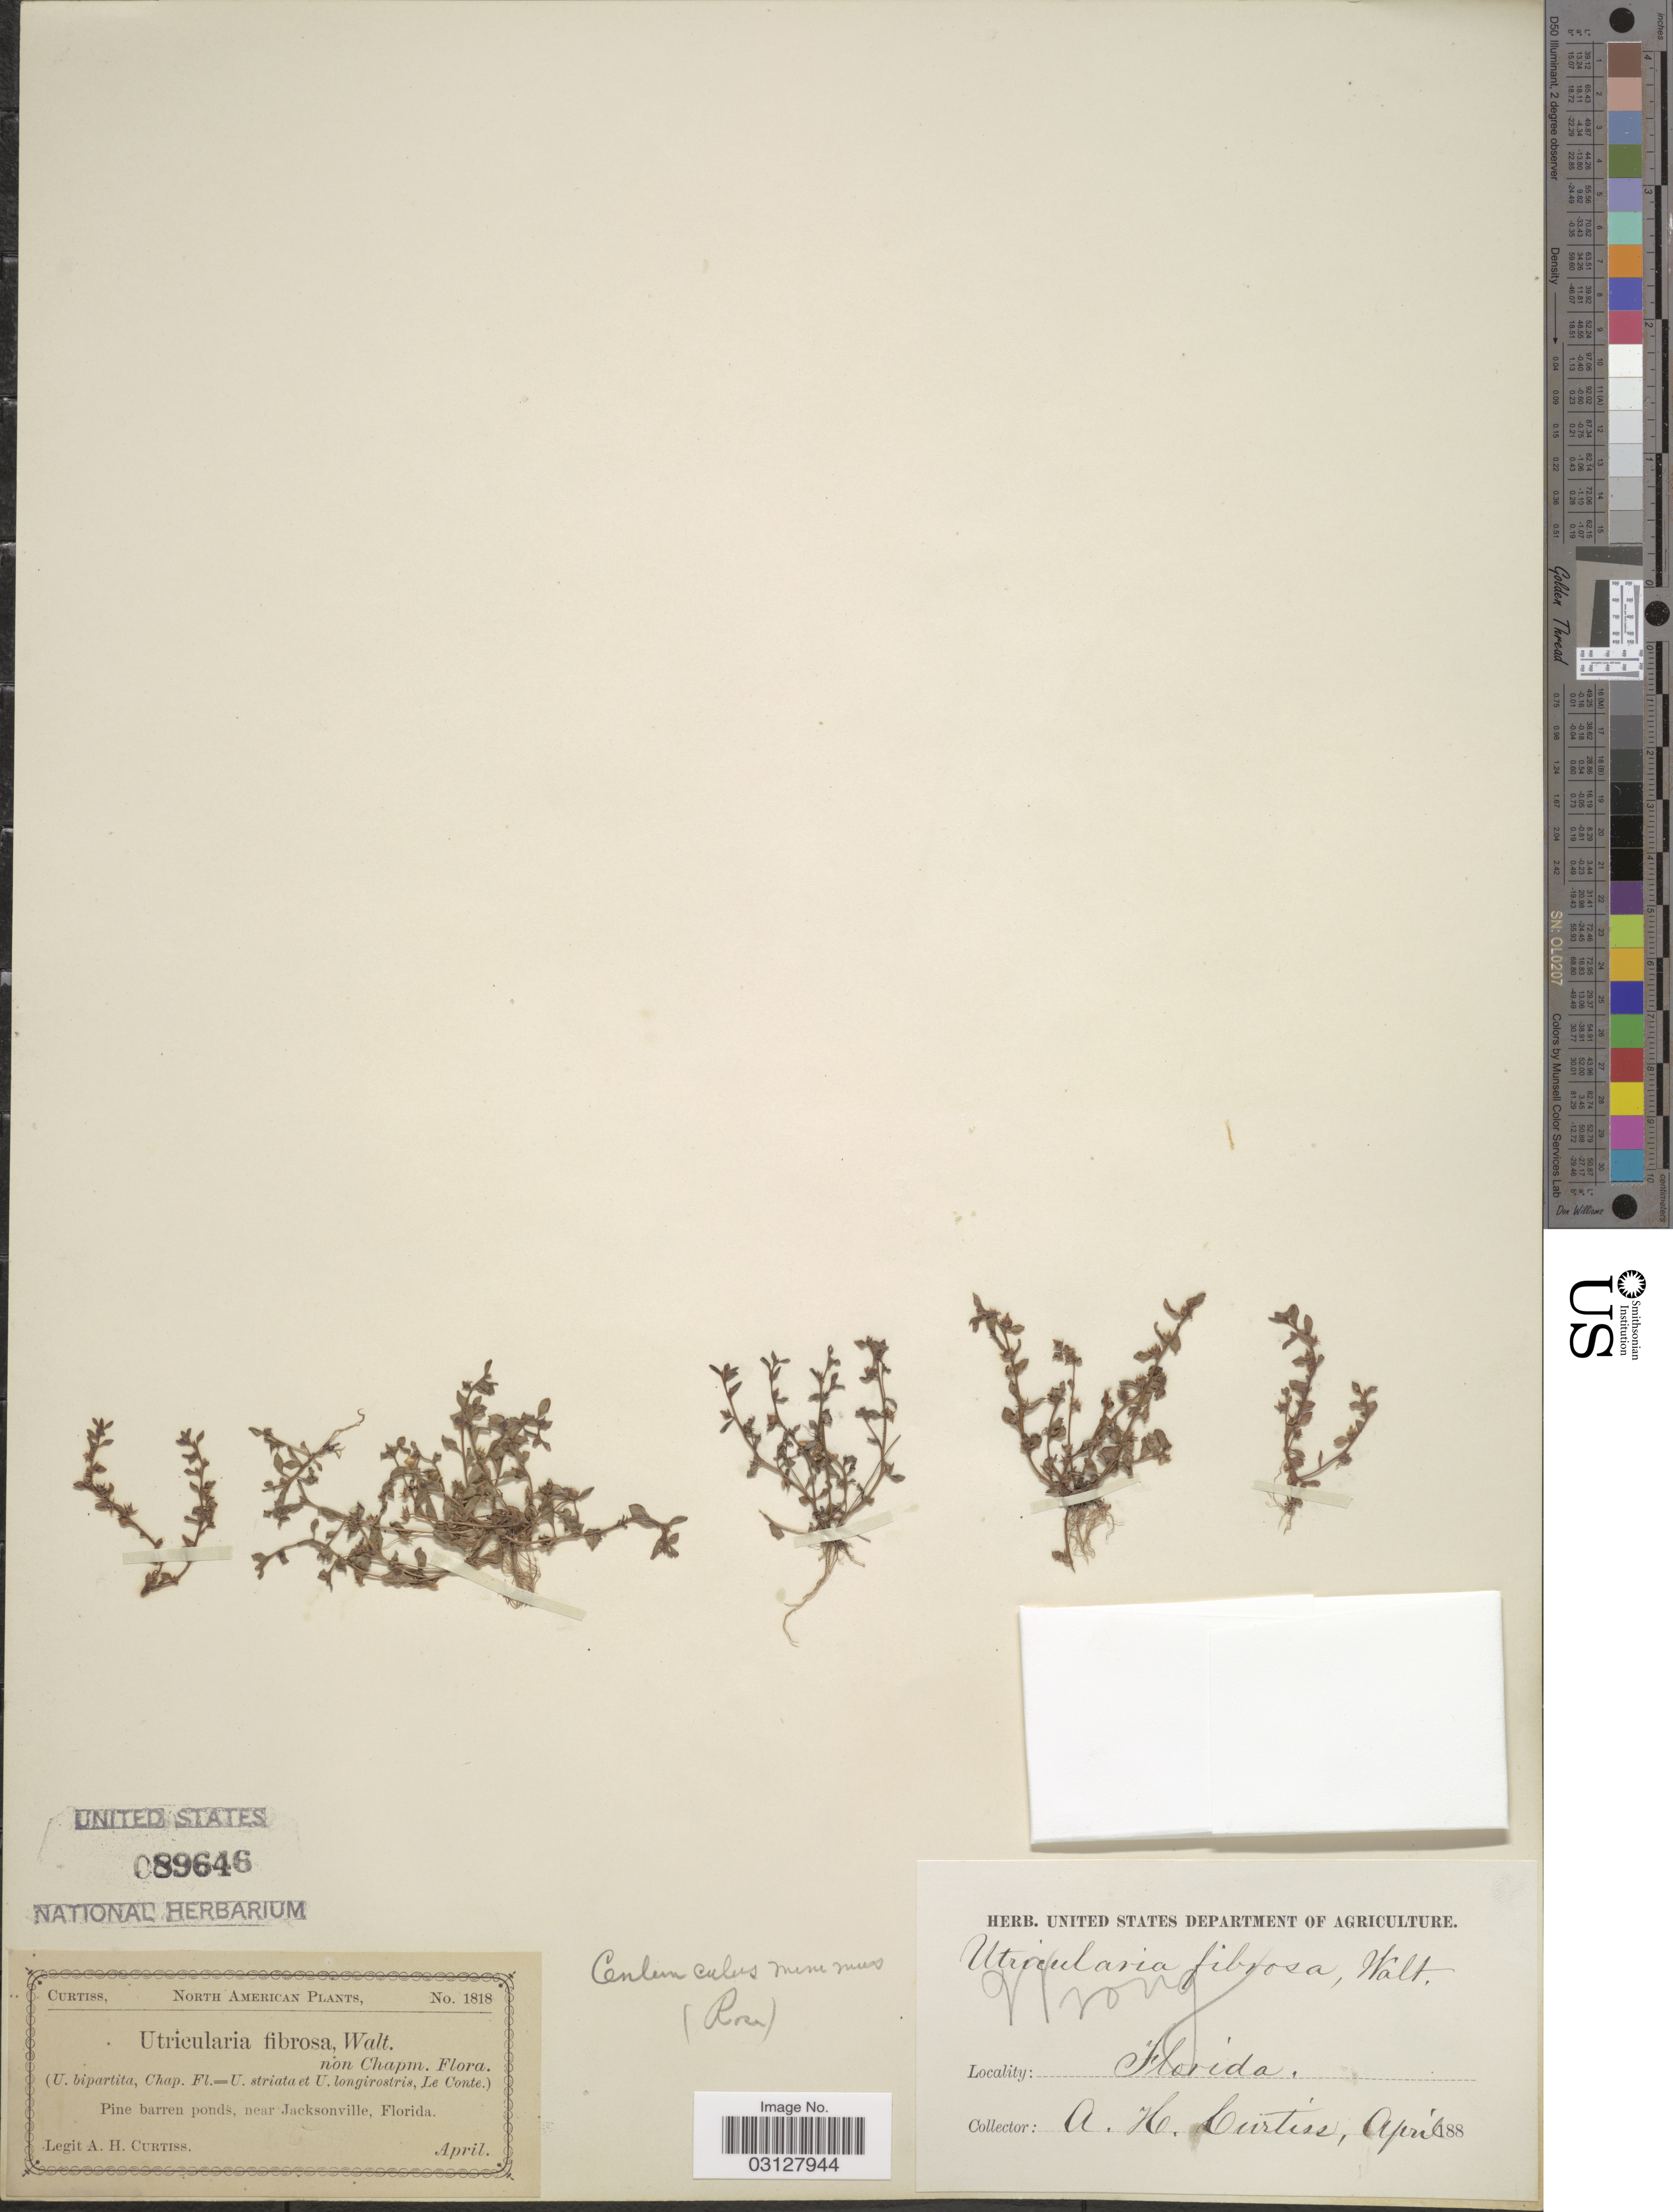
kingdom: Plantae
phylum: Tracheophyta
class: Magnoliopsida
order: Ericales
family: Primulaceae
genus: Centunculus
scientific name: Centunculus minimus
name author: L.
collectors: A. H. Curtiss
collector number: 1818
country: United States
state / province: Florida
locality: Pine barren ponds, near Jacksonville.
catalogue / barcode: US 89646